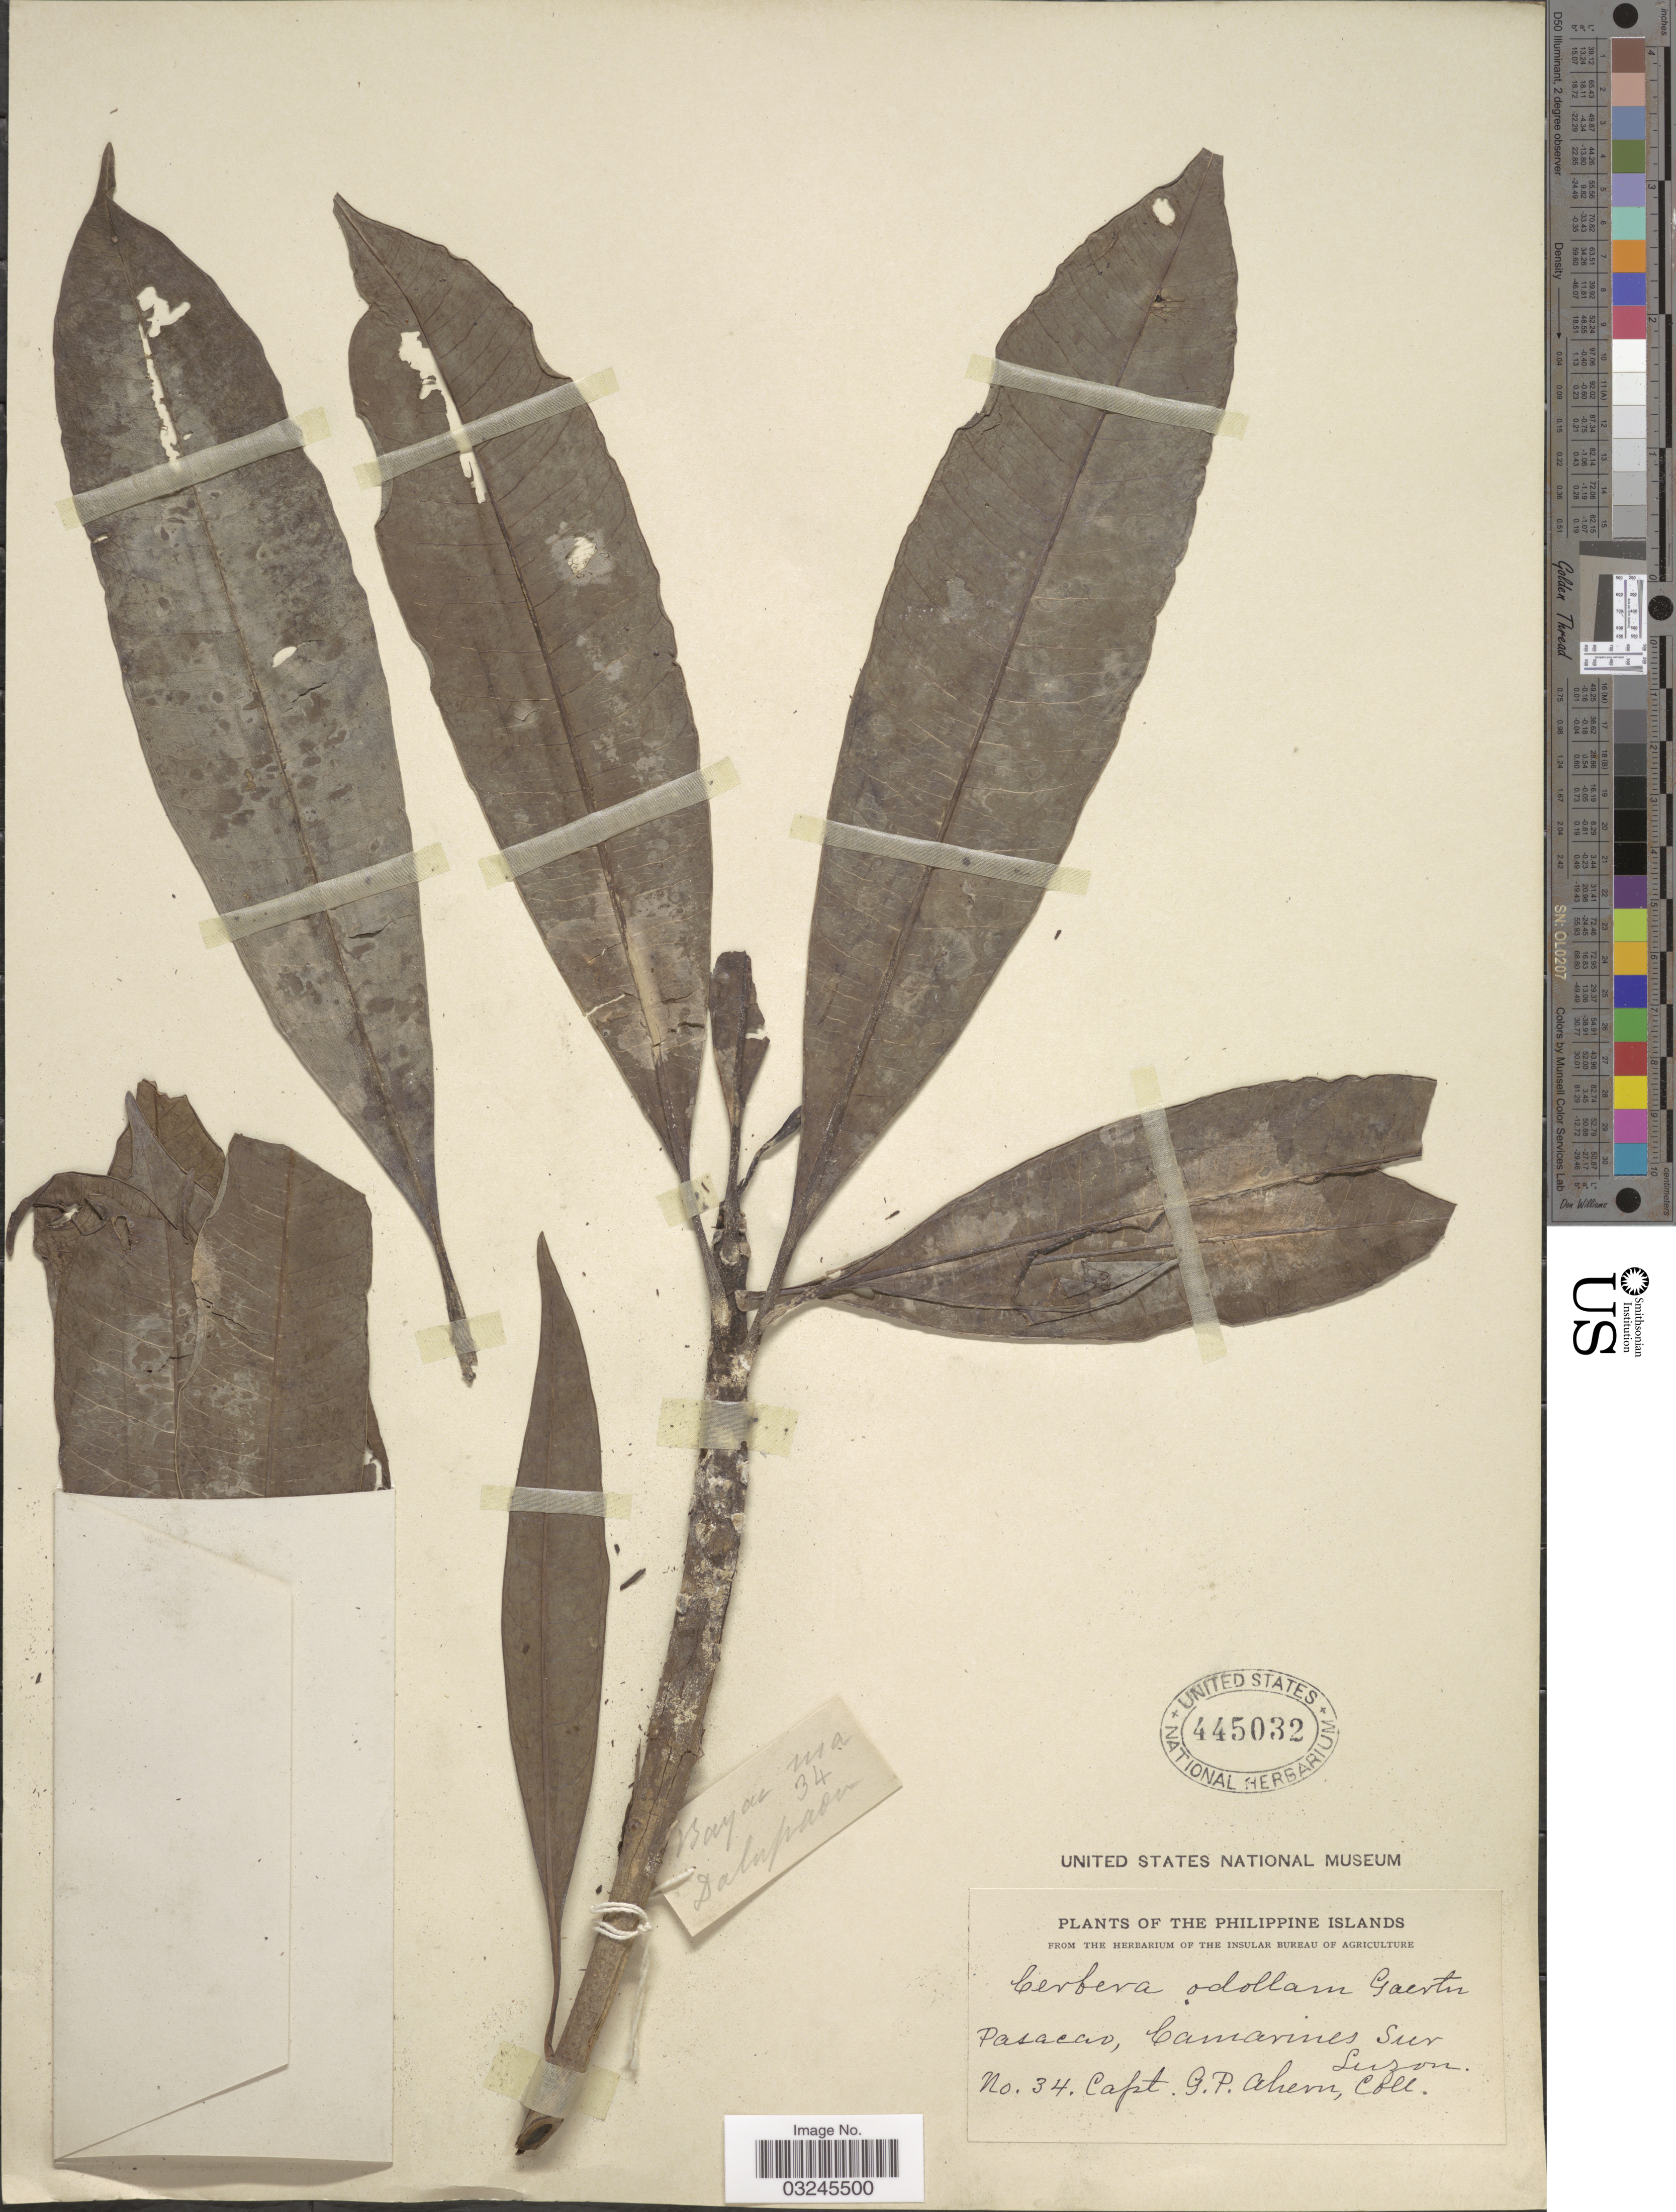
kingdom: Plantae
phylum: Tracheophyta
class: Magnoliopsida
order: Gentianales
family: Apocynaceae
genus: Cerbera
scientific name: Cerbera manghas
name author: L.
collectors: G. Ahern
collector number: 34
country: Philippines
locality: Pasacao, Camarines Sur, Luzon. Bay de Dalupaon.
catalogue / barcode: US 445032